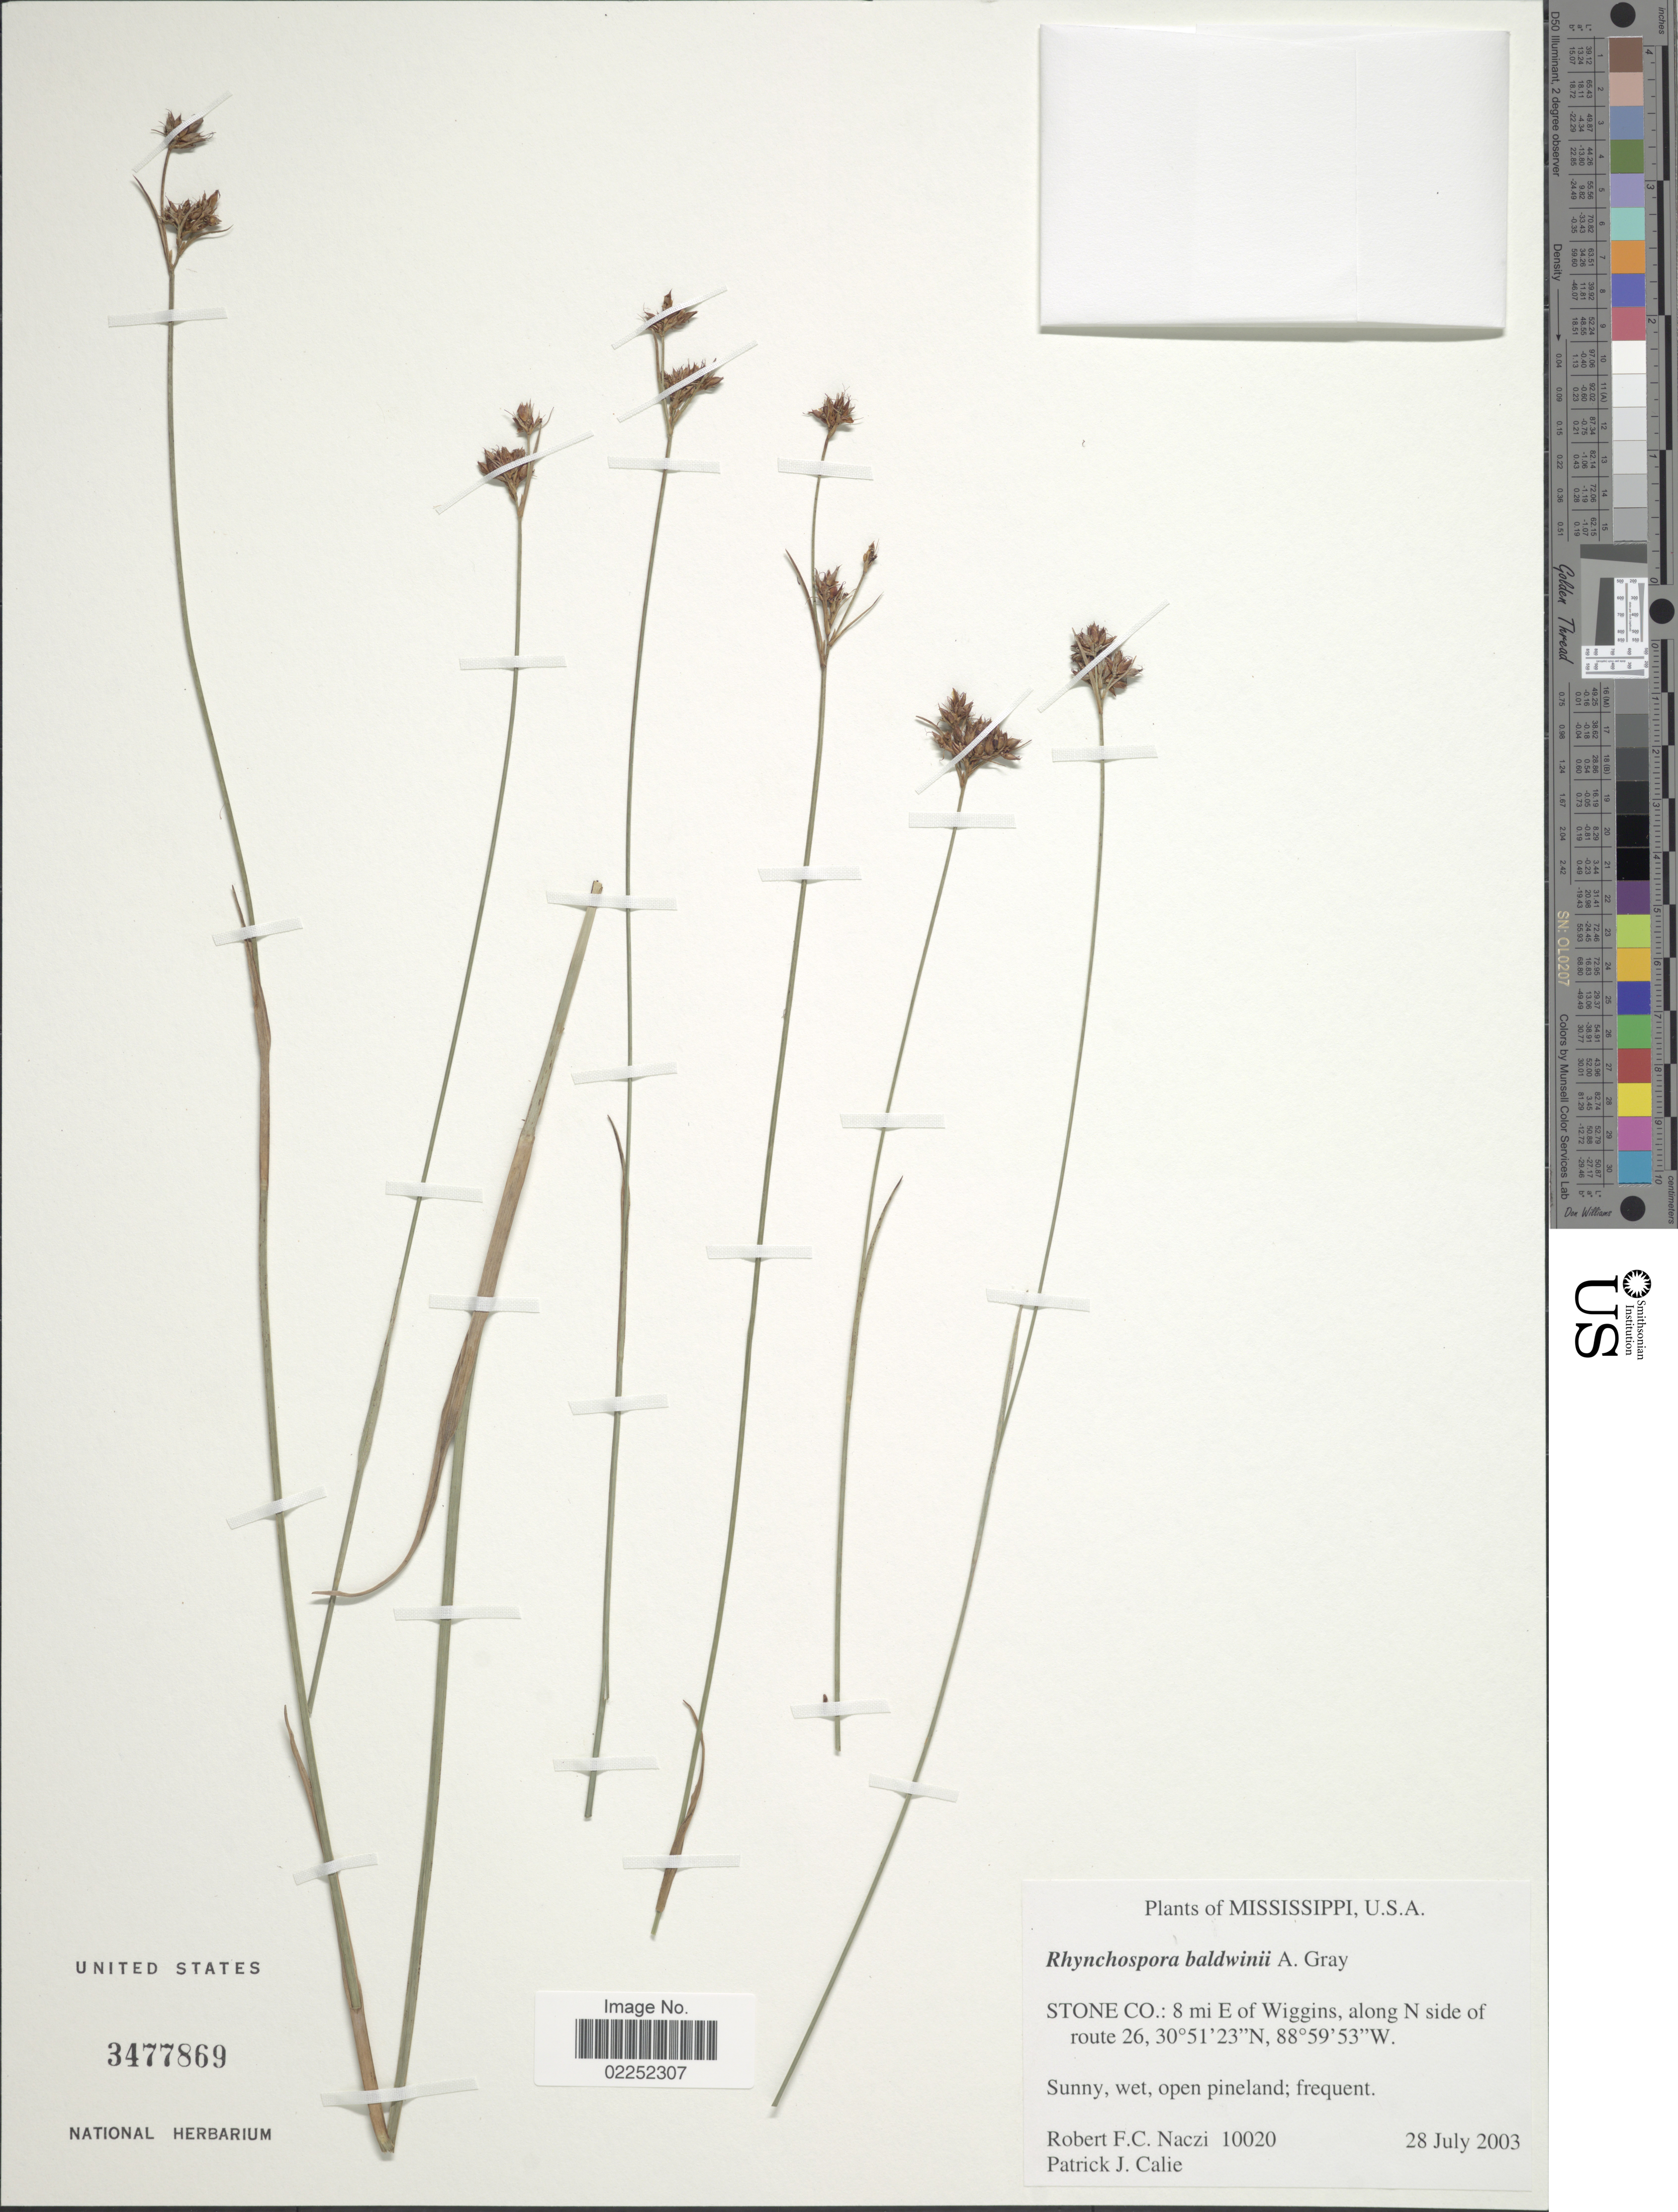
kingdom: Plantae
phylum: Tracheophyta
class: Liliopsida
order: Poales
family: Cyperaceae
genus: Rhynchospora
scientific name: Rhynchospora baldwinii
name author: A. Gray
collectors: R. F. C. Naczi & P. Calie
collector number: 10020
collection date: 2003-07-28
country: United States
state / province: Mississippi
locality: Stone Co: 8 mi E of Wiggins, along N side of route 26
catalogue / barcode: US 3477869